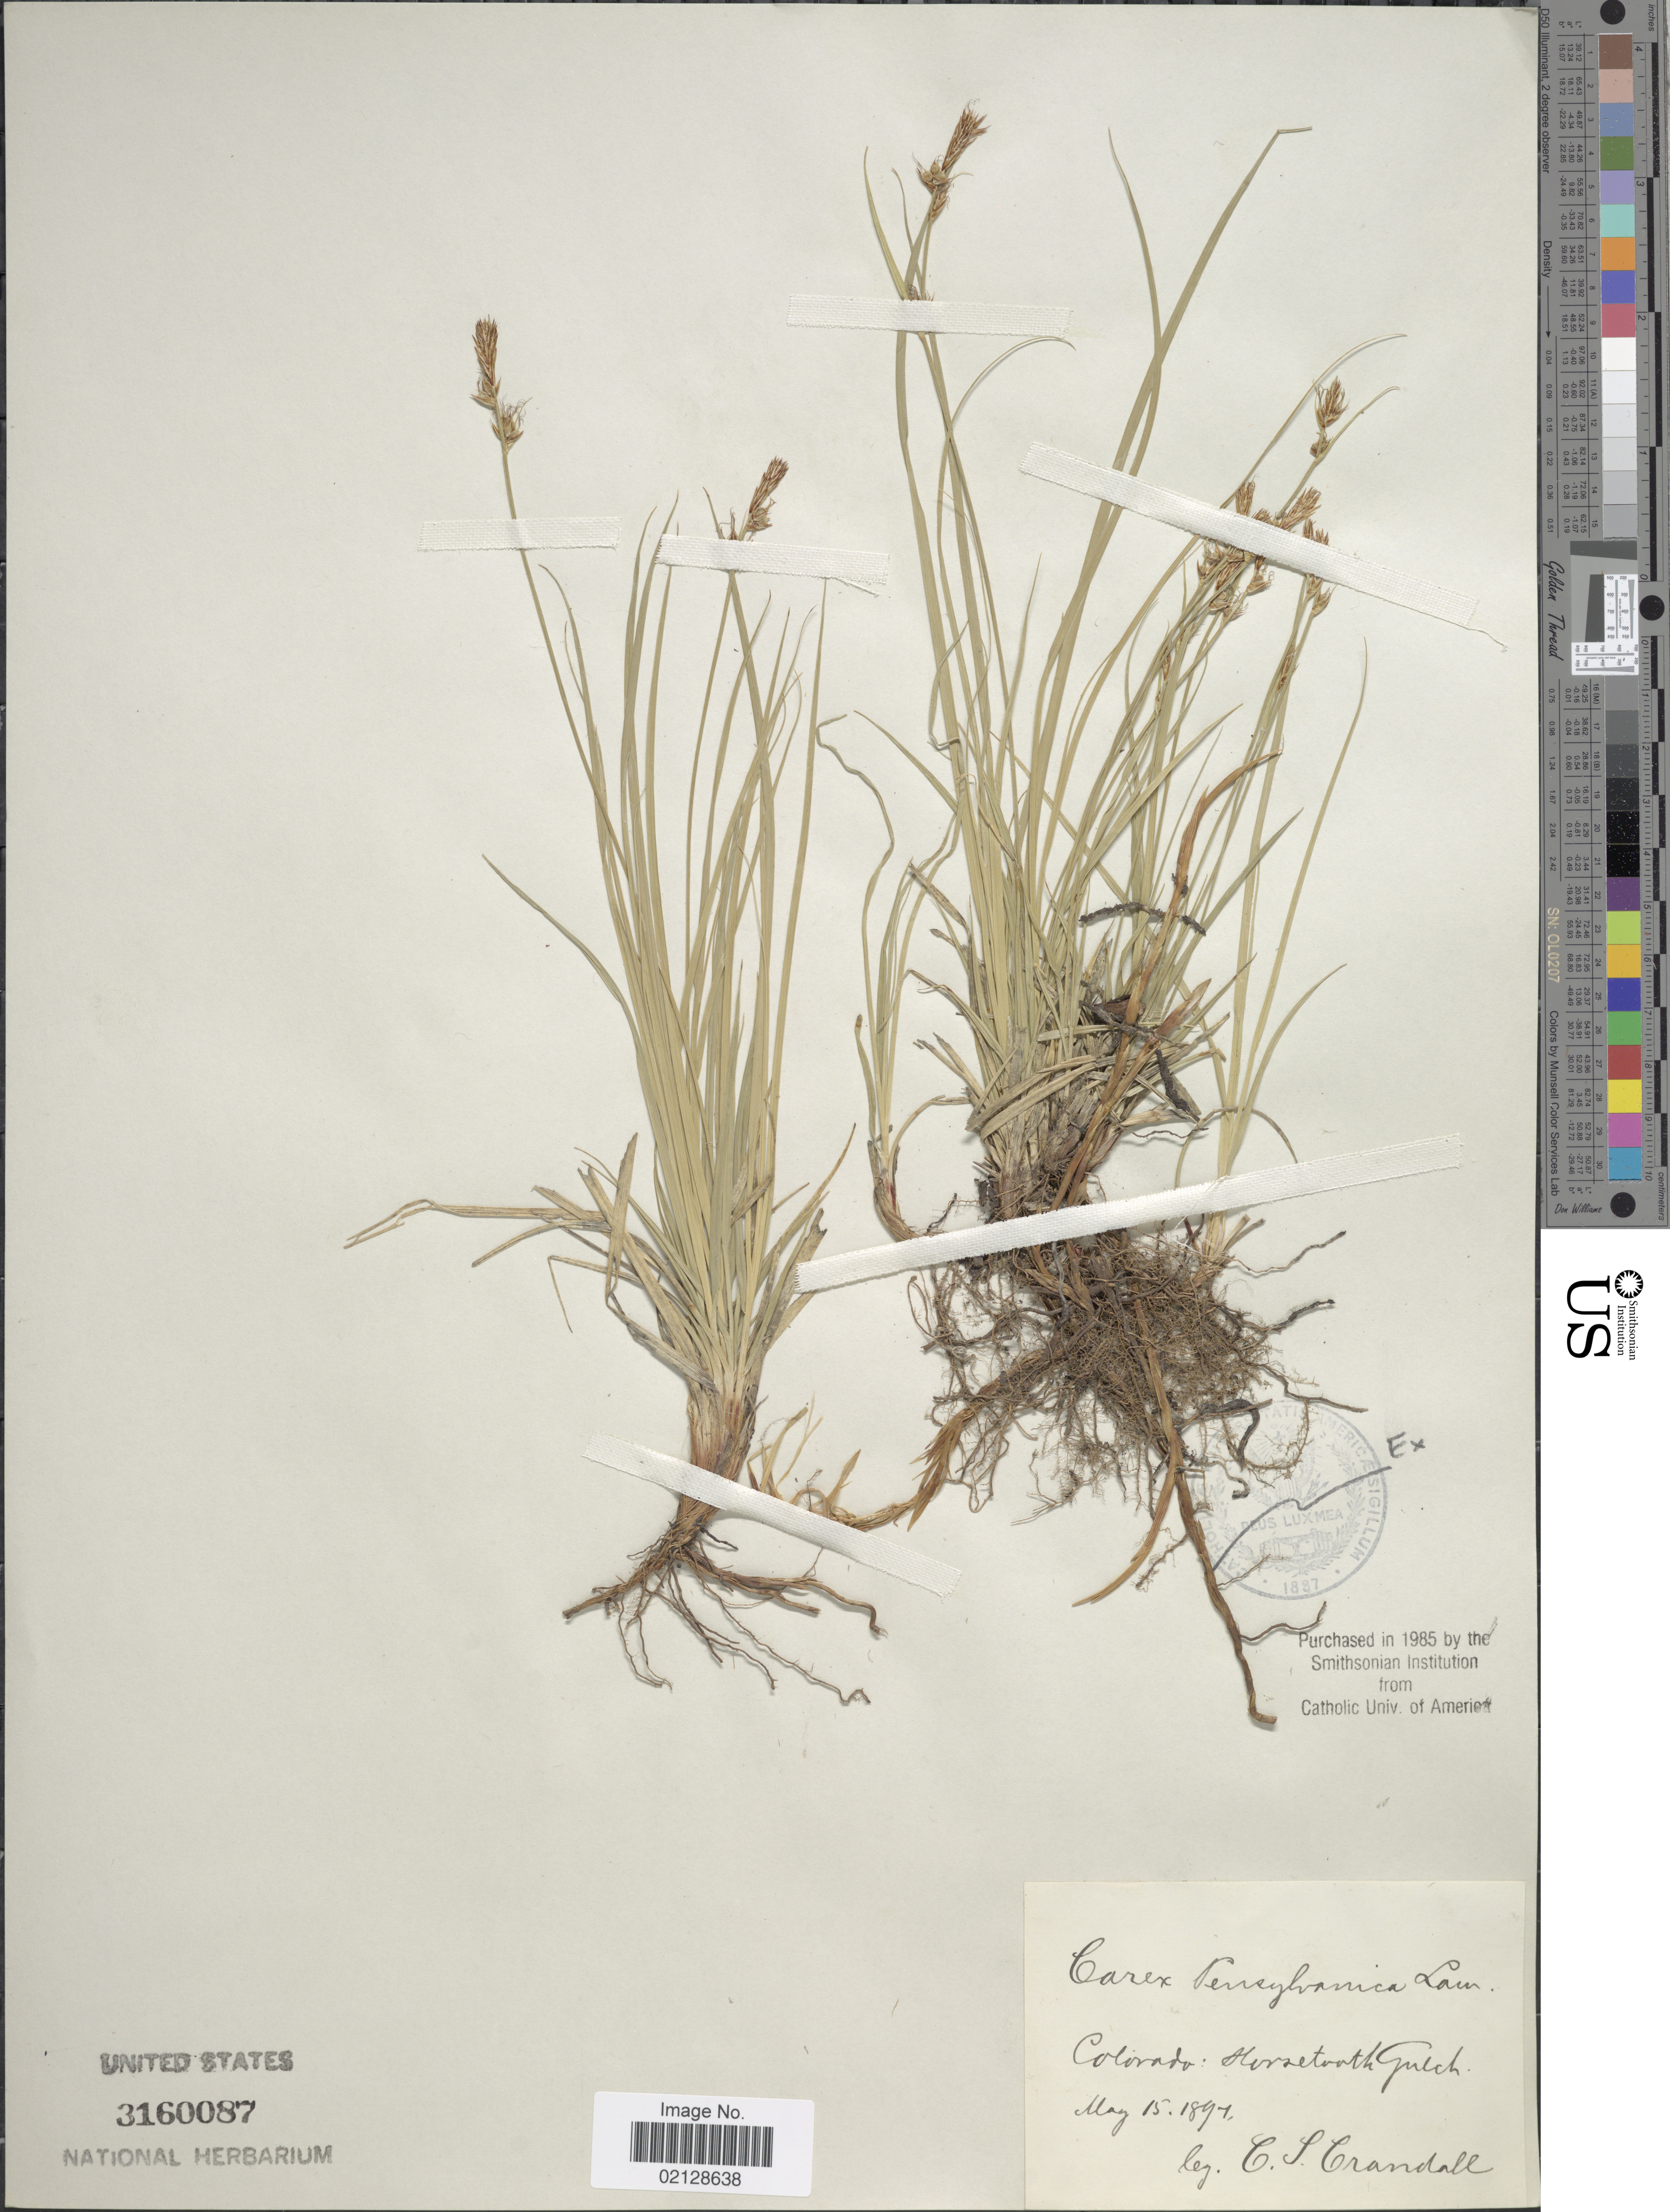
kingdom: Plantae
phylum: Tracheophyta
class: Liliopsida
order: Poales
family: Cyperaceae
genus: Carex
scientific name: Carex pensylvanica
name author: Lam.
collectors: C. Crandall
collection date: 1897-05-15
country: United States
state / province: Colorado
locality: Colorado, Horzetvoth Gulch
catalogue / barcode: US 3160087